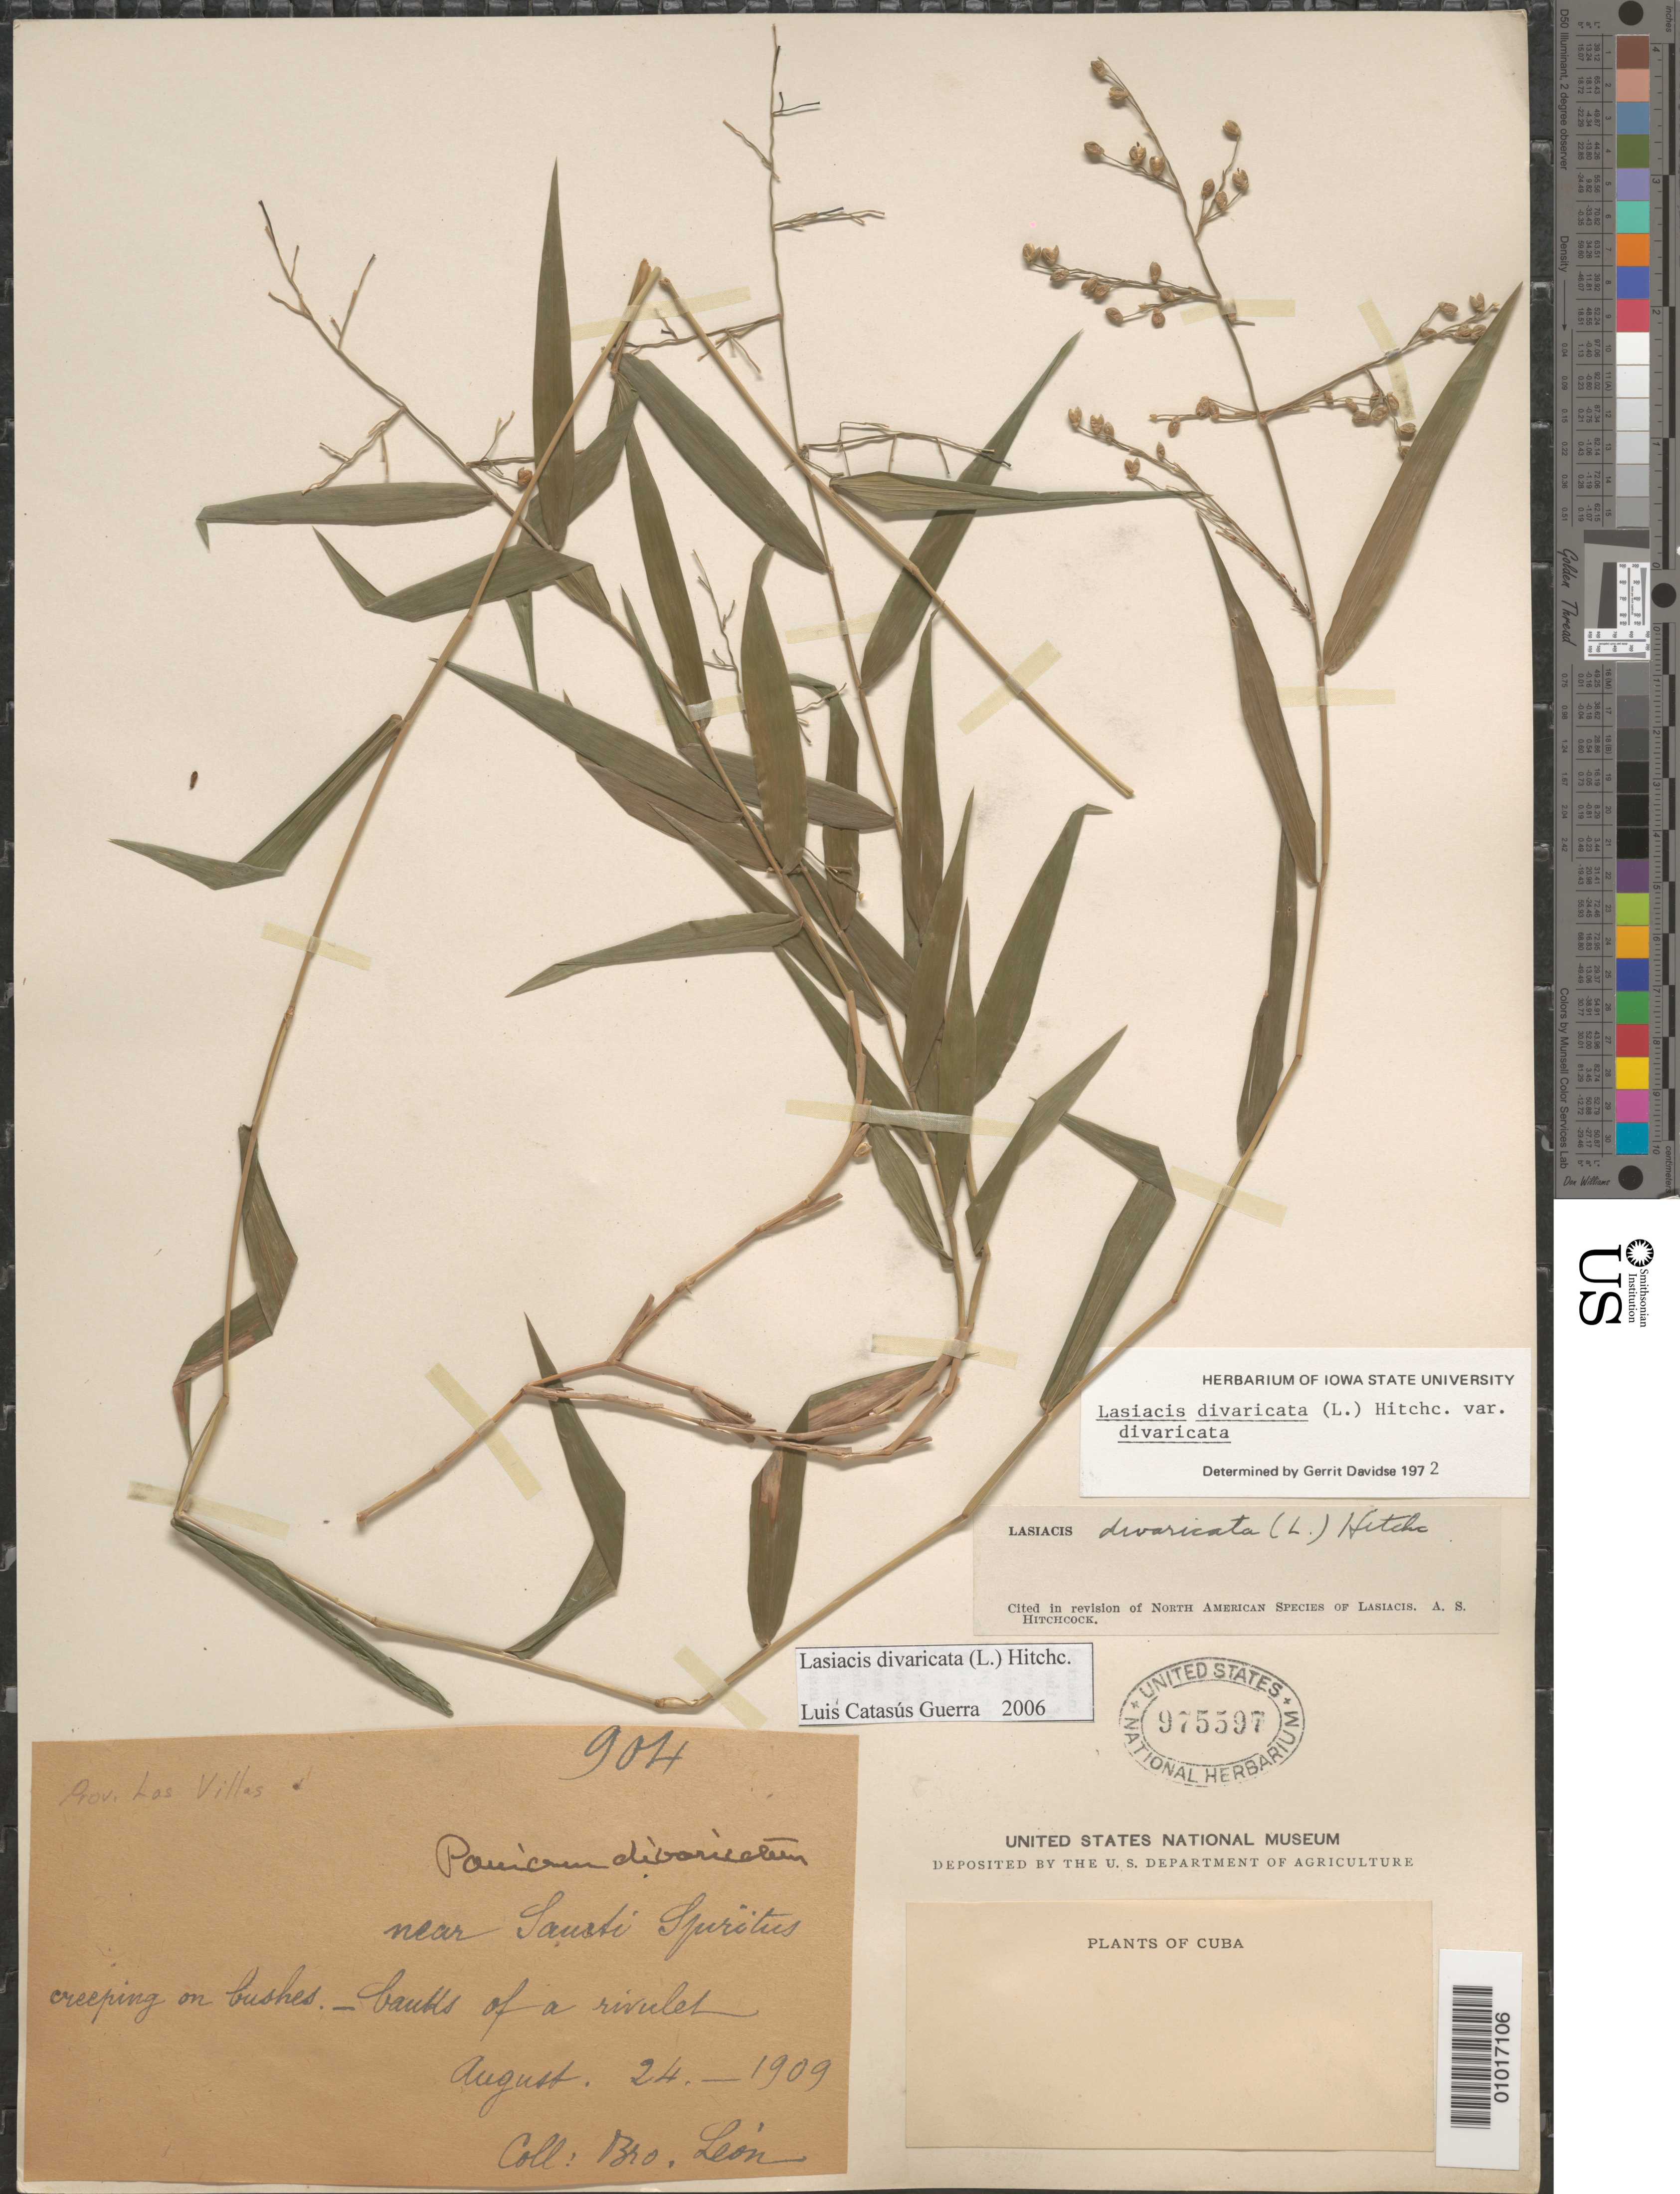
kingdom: Plantae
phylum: Tracheophyta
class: Liliopsida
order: Poales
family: Poaceae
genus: Lasiacis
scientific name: Lasiacis divaricata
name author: (L.) Hitchc.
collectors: Bro. León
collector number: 9014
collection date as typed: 24 Aug 1909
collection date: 1909-08-24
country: Cuba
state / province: Sancti Spiritus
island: Cuba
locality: near Sancti Spiritus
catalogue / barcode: US 975597